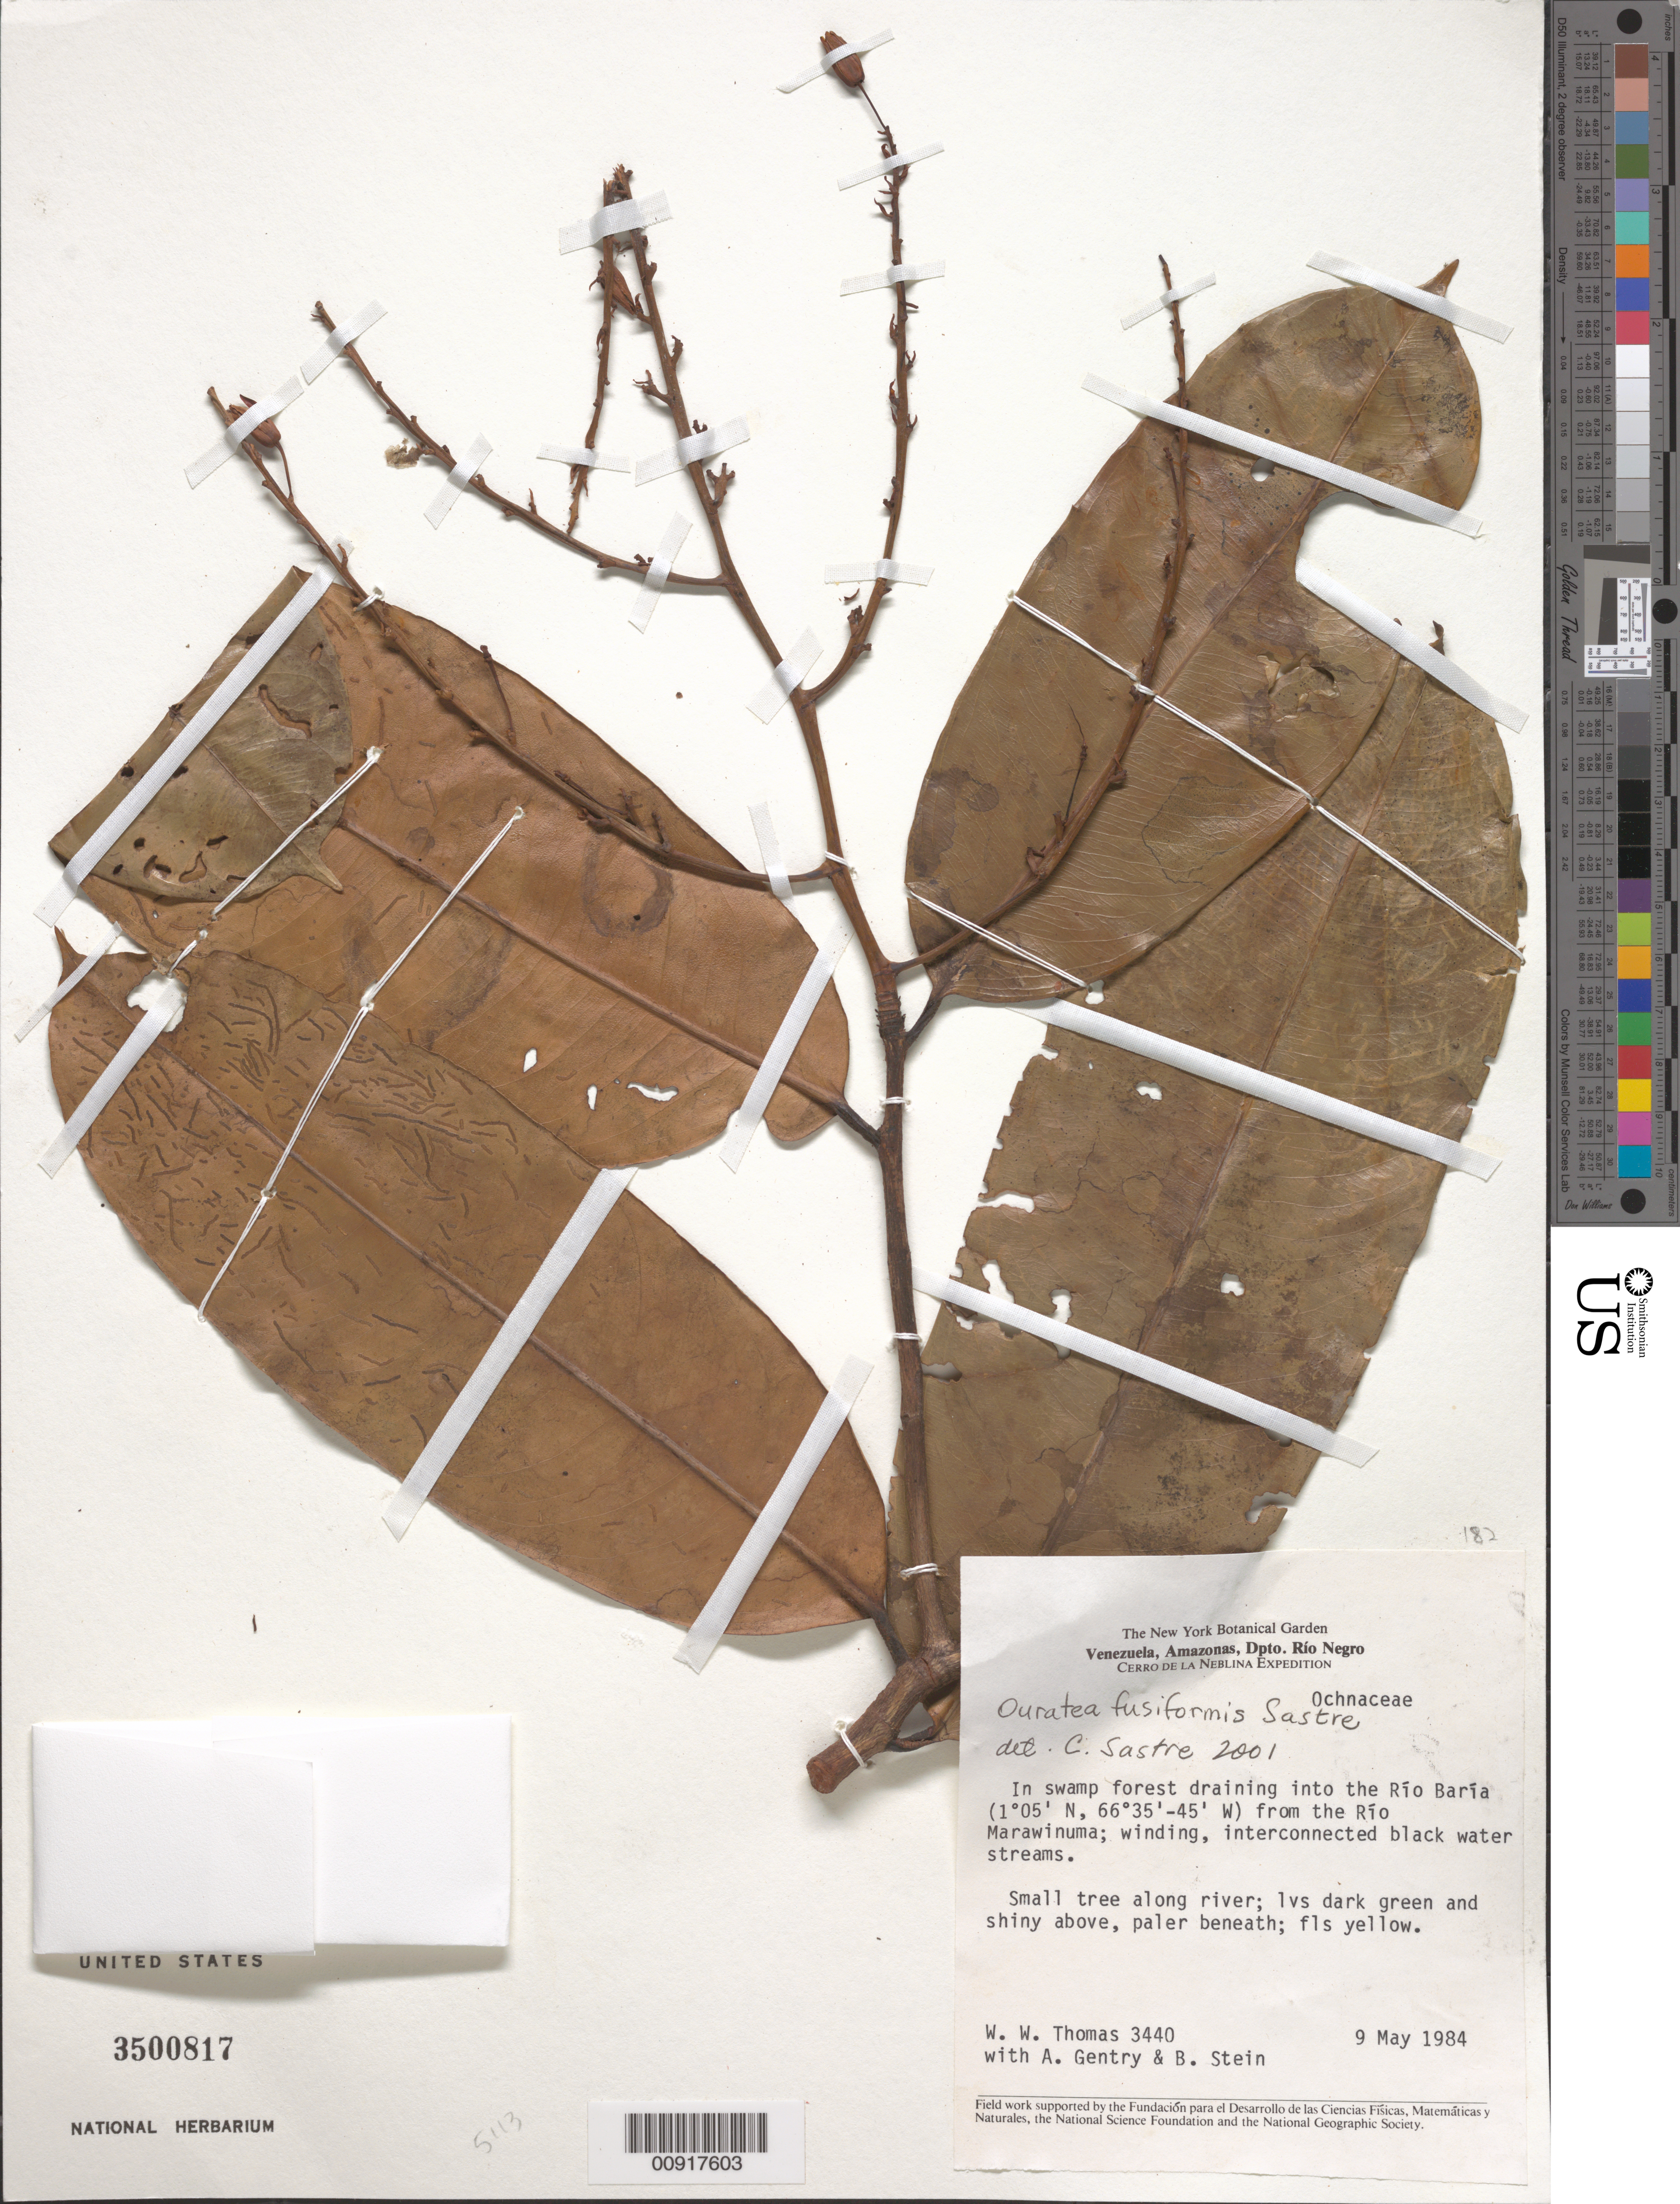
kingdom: Plantae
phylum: Tracheophyta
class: Magnoliopsida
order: Malpighiales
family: Ochnaceae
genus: Ouratea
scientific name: Ouratea fusiformis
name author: Sastre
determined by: Sastre, C. H. L.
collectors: W. W. Thomas, A. H. Gentry & B. A. Stein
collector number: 3440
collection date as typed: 9-May-84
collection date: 1984-05-09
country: Venezuela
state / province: Amazonas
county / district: Río Negro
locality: Cerro de La Neblina, swamp forest draining Rio Baria from the Rio Marawinuma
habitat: Swamp forest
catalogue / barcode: US 3500817